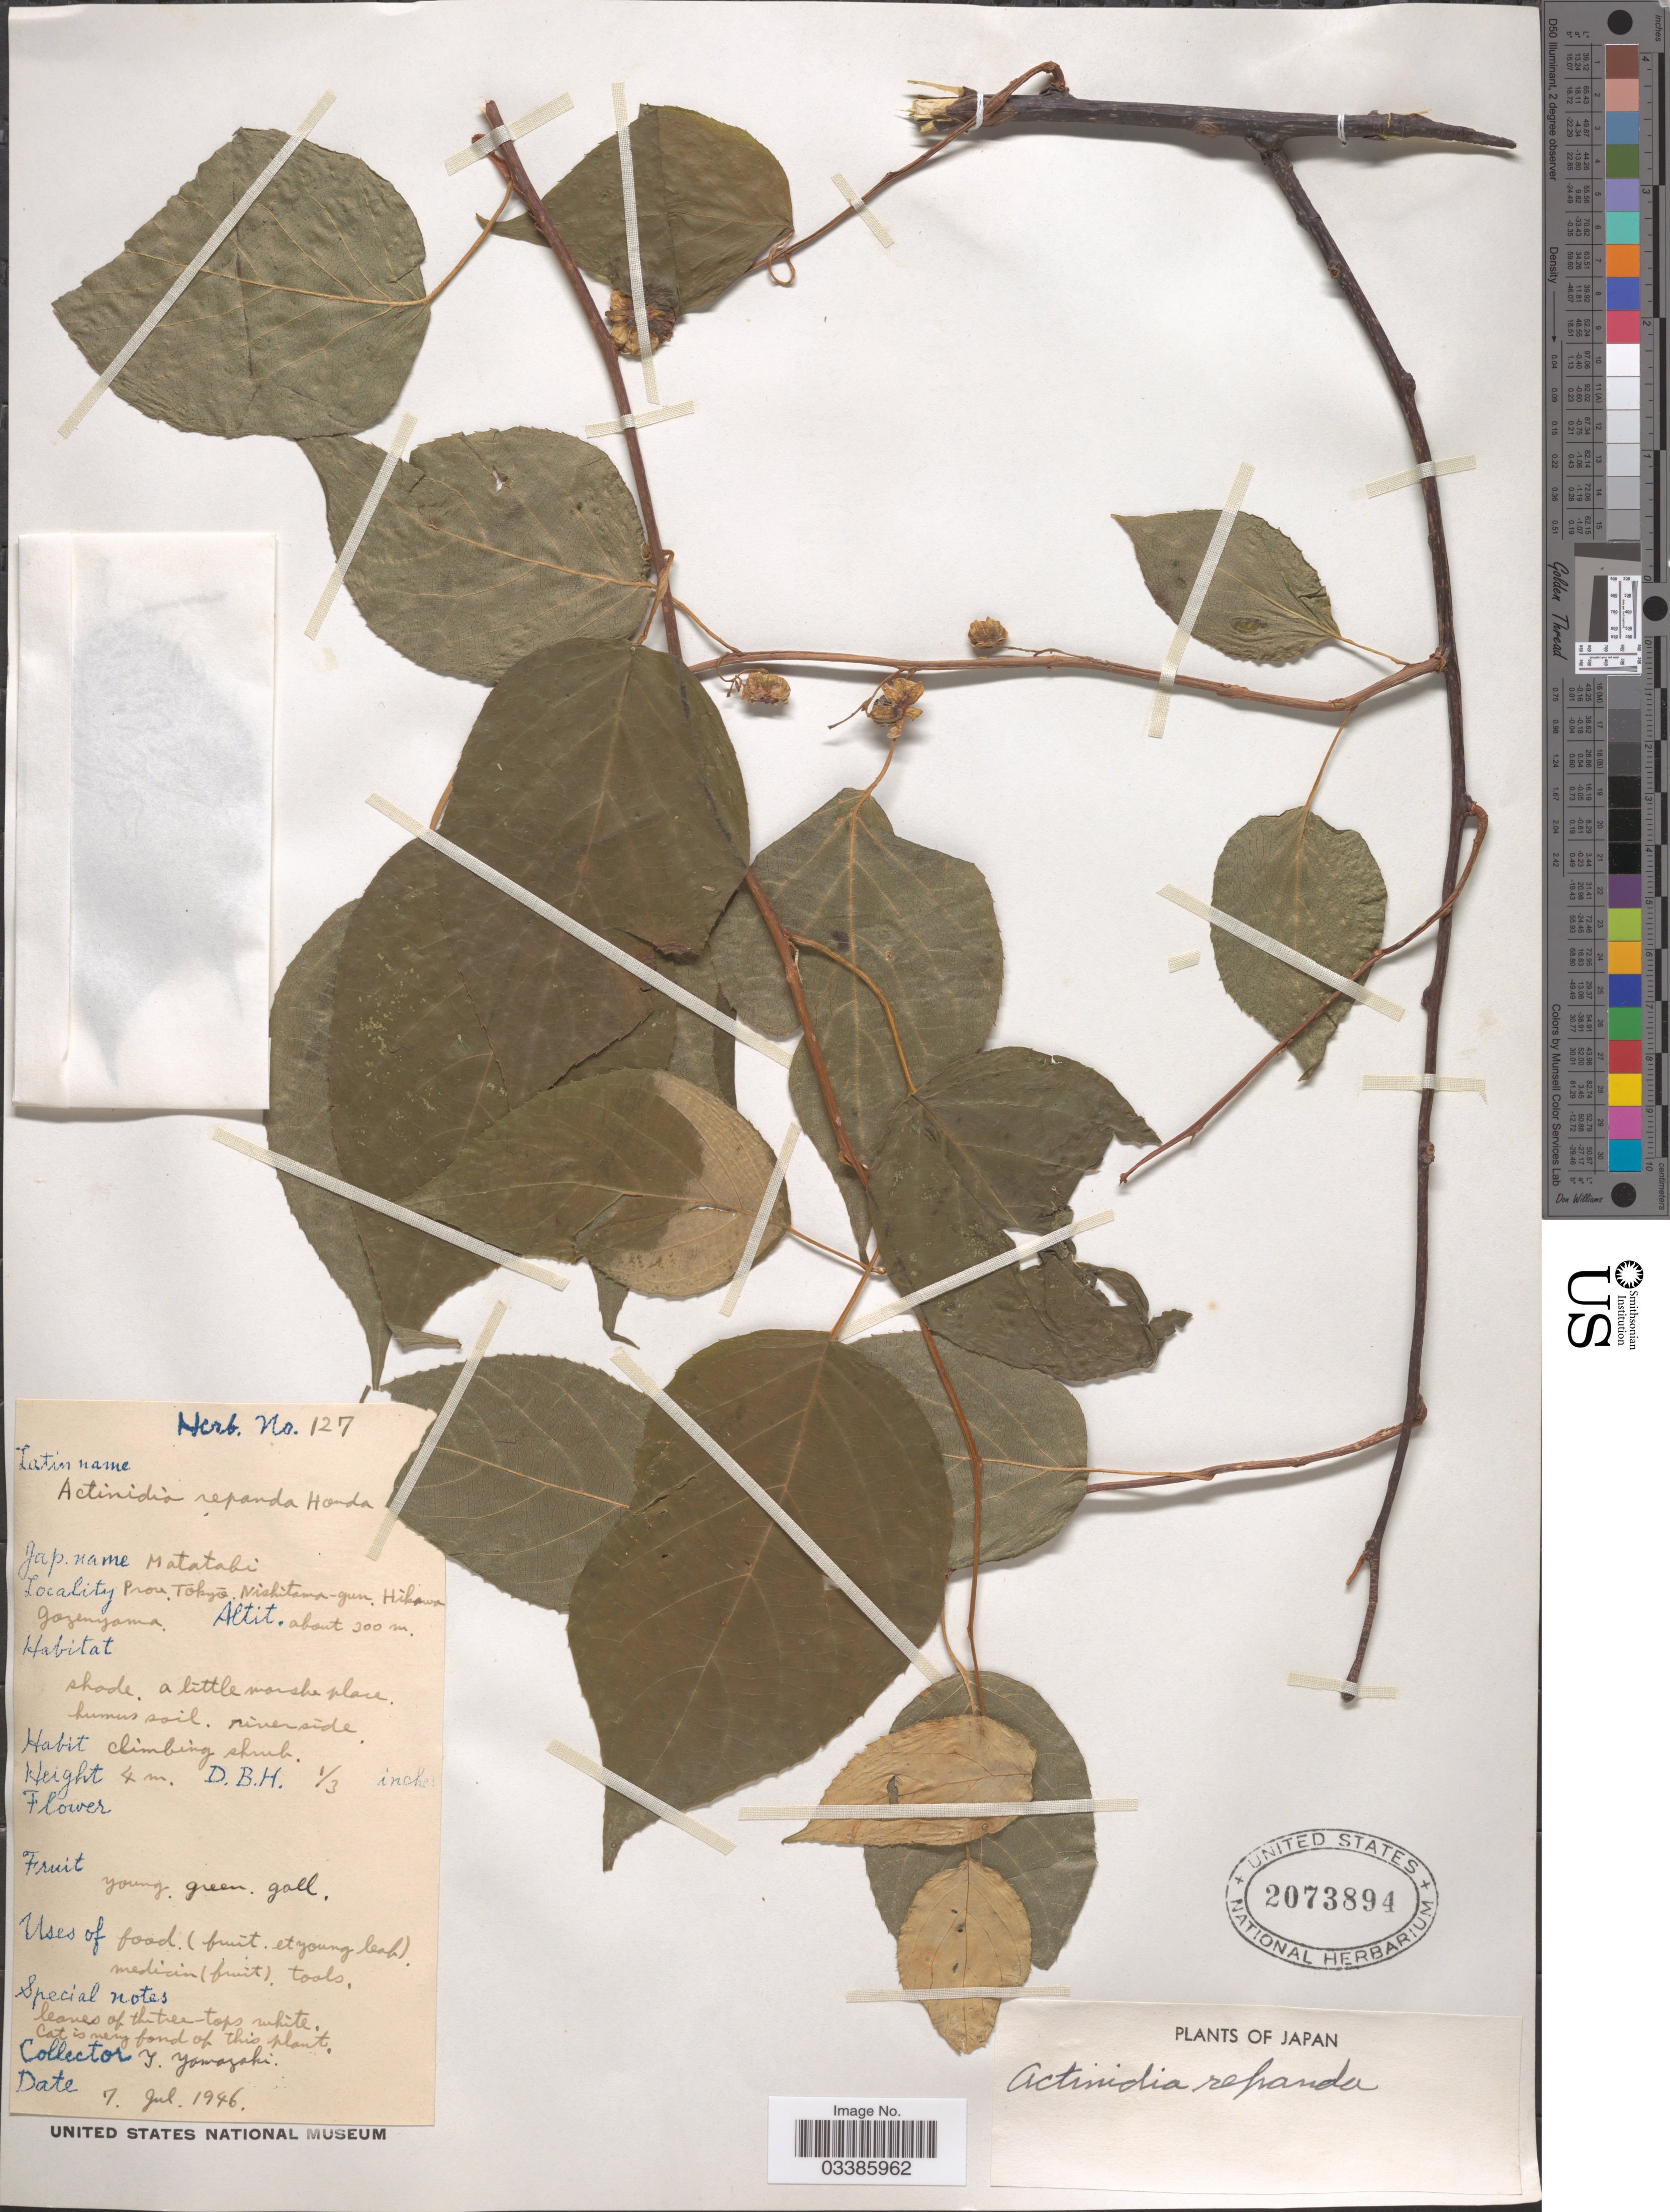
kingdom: Plantae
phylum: Tracheophyta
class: Magnoliopsida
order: Ericales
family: Actinidiaceae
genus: Actinidia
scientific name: Actinidia repanda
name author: Honda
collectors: T. Yamazaki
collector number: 127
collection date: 1946-07-07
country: Japan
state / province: Tokyo, Federal City of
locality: Prov. Tokyo. Nishitama-gun, Hikawa Gozenyama.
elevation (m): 300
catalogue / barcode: US 2073894